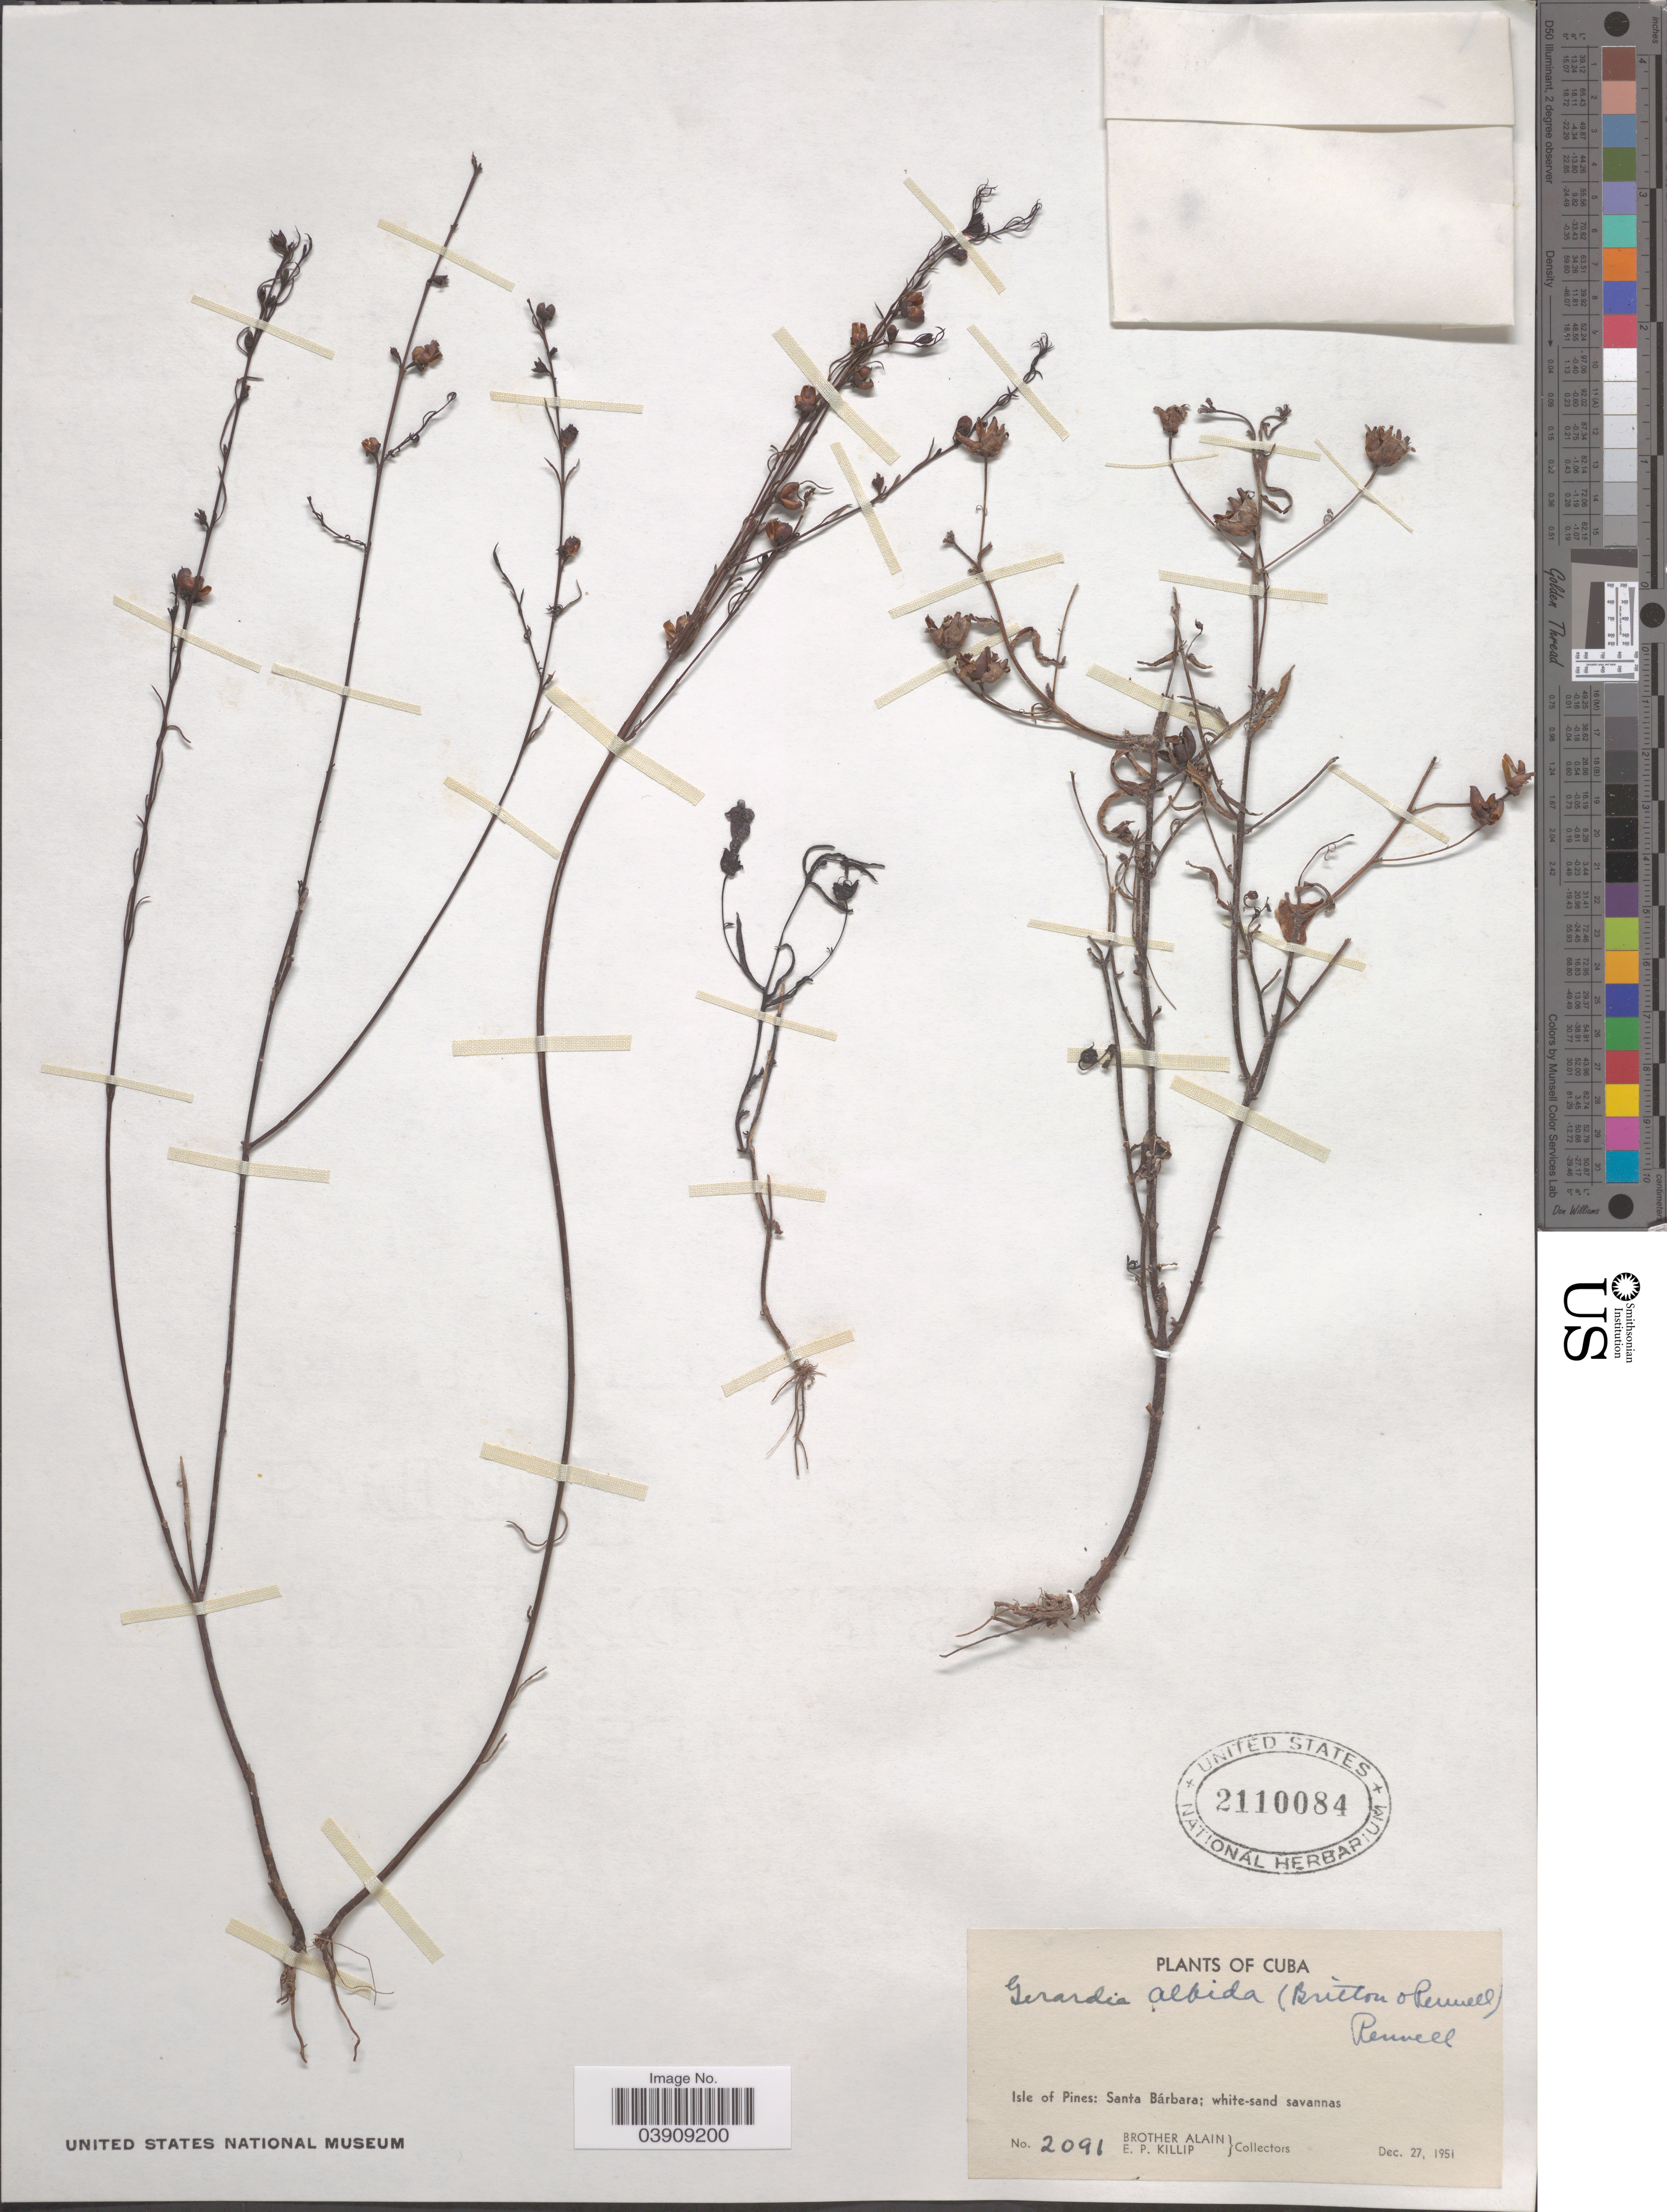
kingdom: Plantae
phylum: Tracheophyta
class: Magnoliopsida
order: Lamiales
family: Orobanchaceae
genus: Gerardia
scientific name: Gerardia albida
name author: (Britton & Pennell) Pennell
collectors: Alain & E. P. Killip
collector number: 2091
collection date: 1951-12-27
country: Cuba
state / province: Isla de la Juventud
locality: Isle of Pines: Santa Bárbara.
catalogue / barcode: US 2110084